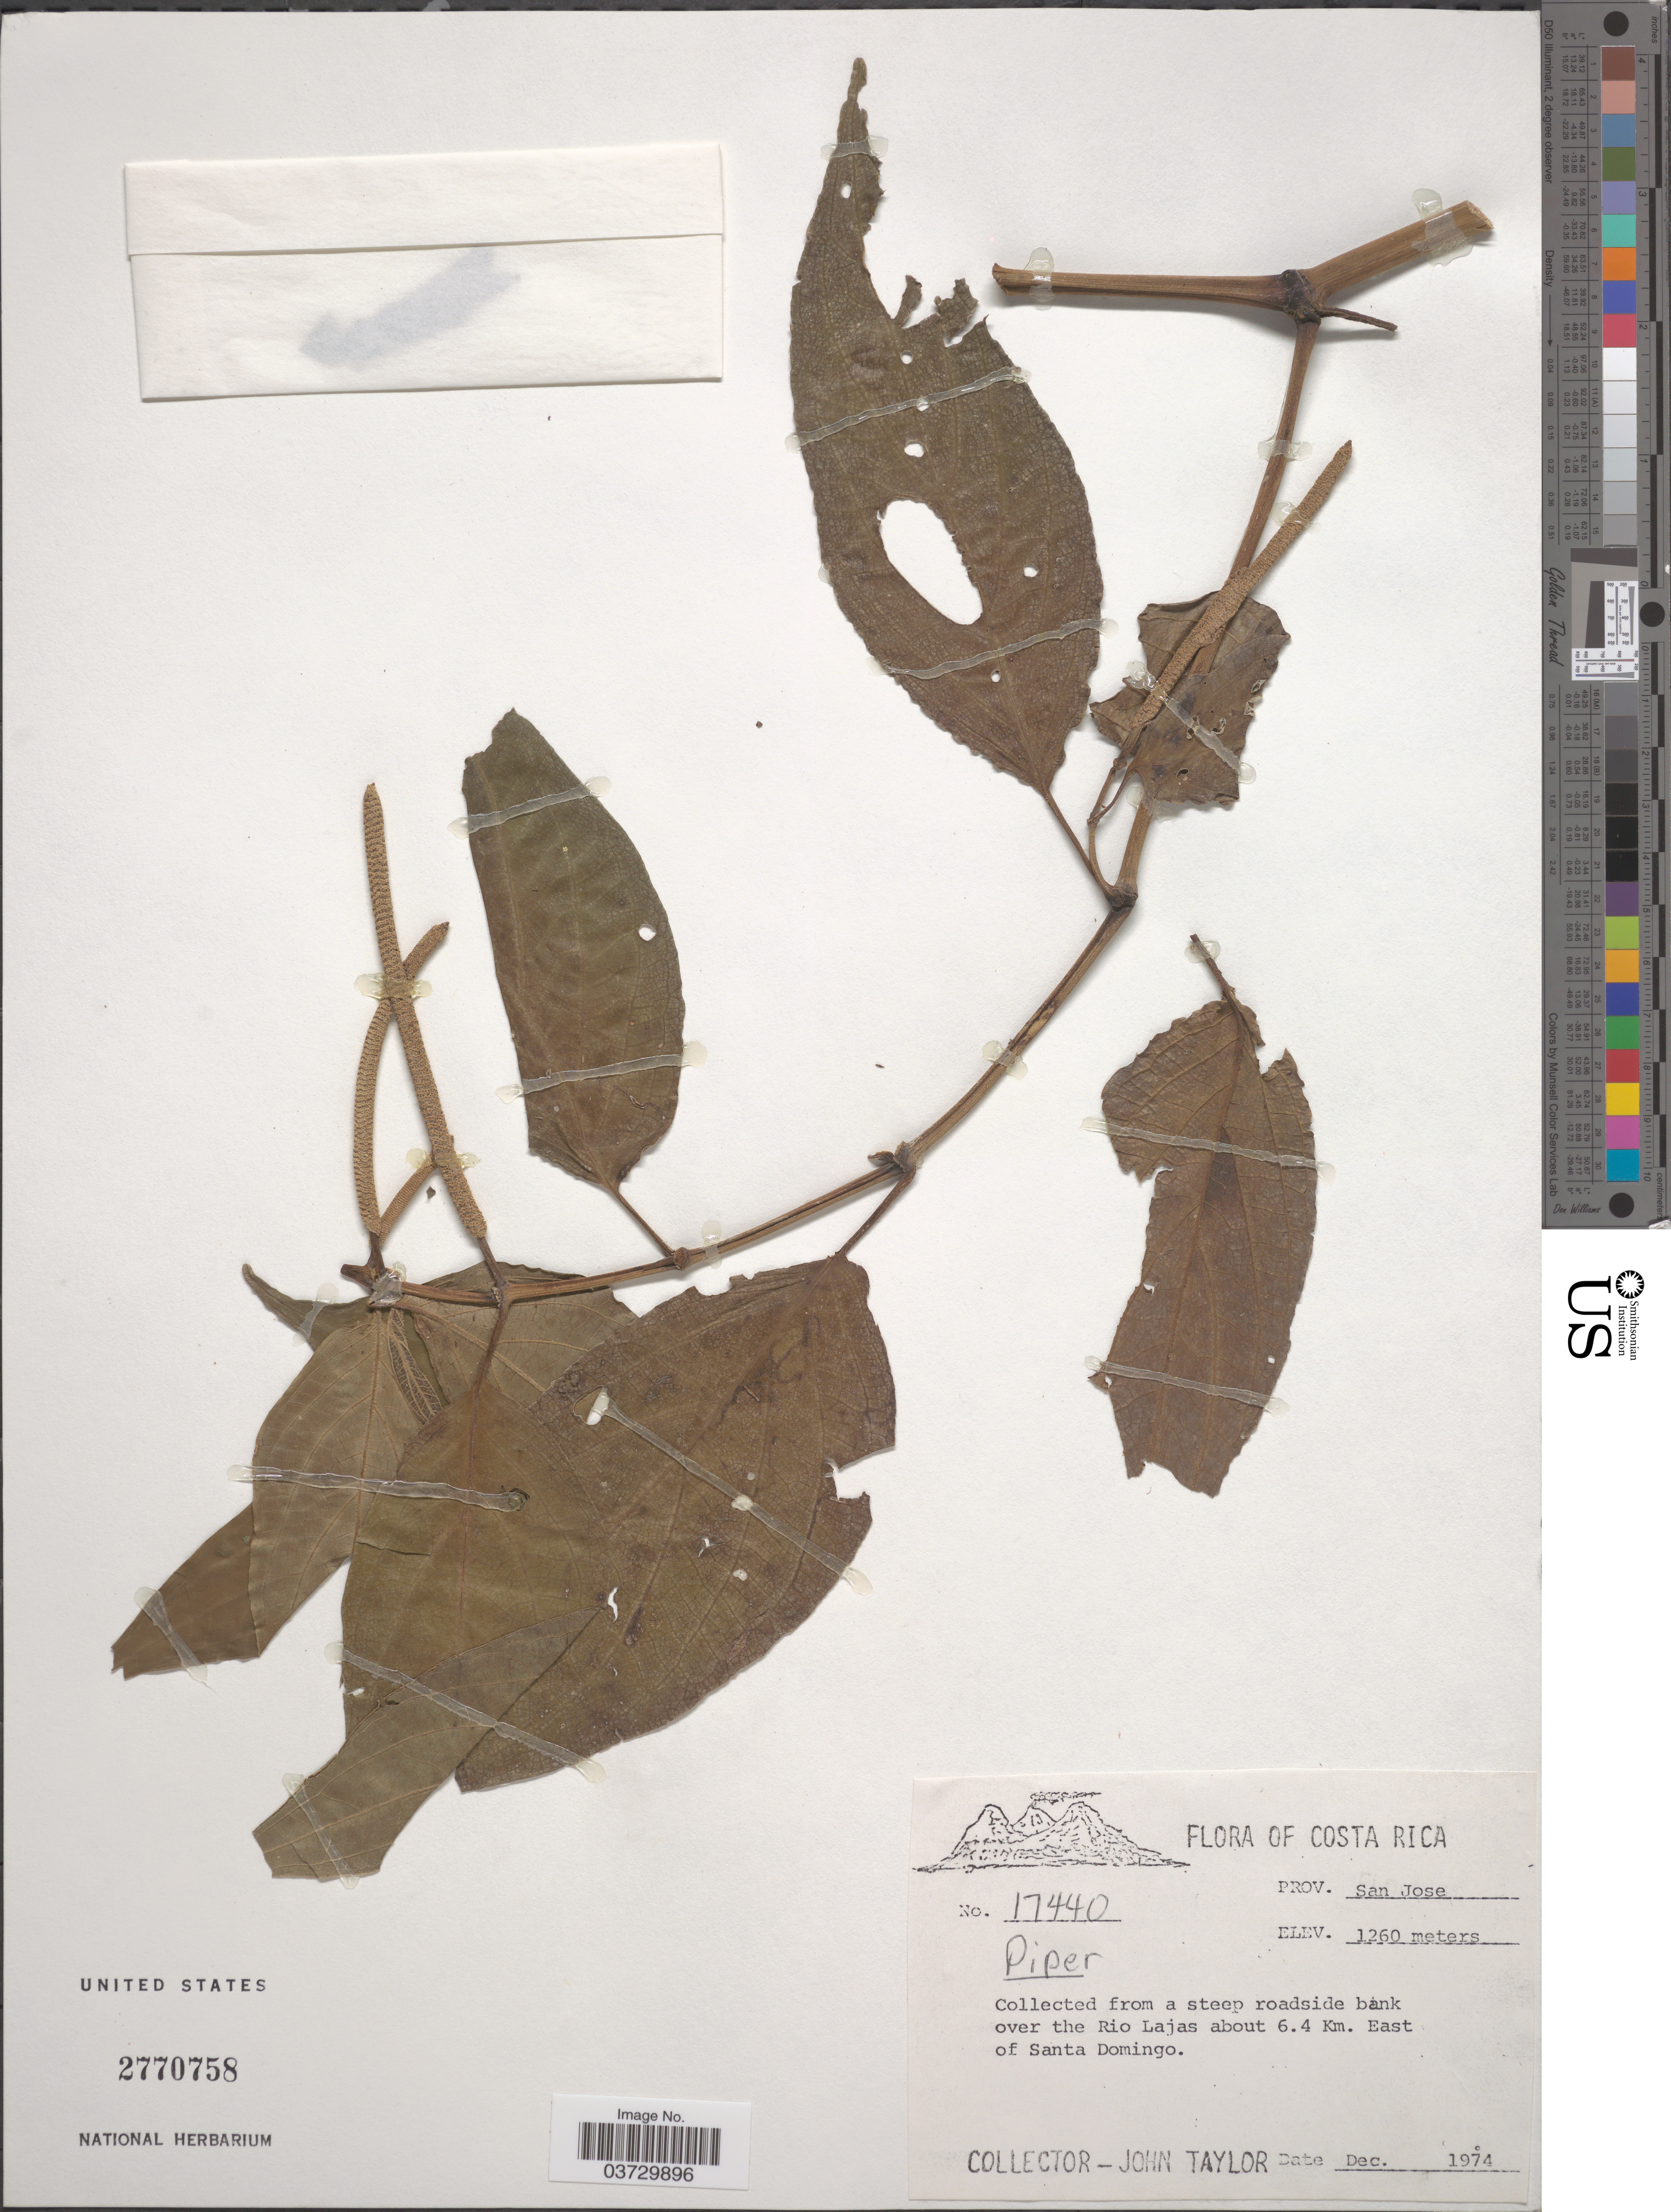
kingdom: Plantae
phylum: Tracheophyta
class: Magnoliopsida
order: Piperales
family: Piperaceae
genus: Piper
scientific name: Piper sp.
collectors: J. Taylor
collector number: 17440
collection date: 1974-12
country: Costa Rica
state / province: San José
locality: A steep roadside bank over the Rio Lajas about 6.4 Km. East of Santa Domingo.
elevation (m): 1260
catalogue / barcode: US 2770758